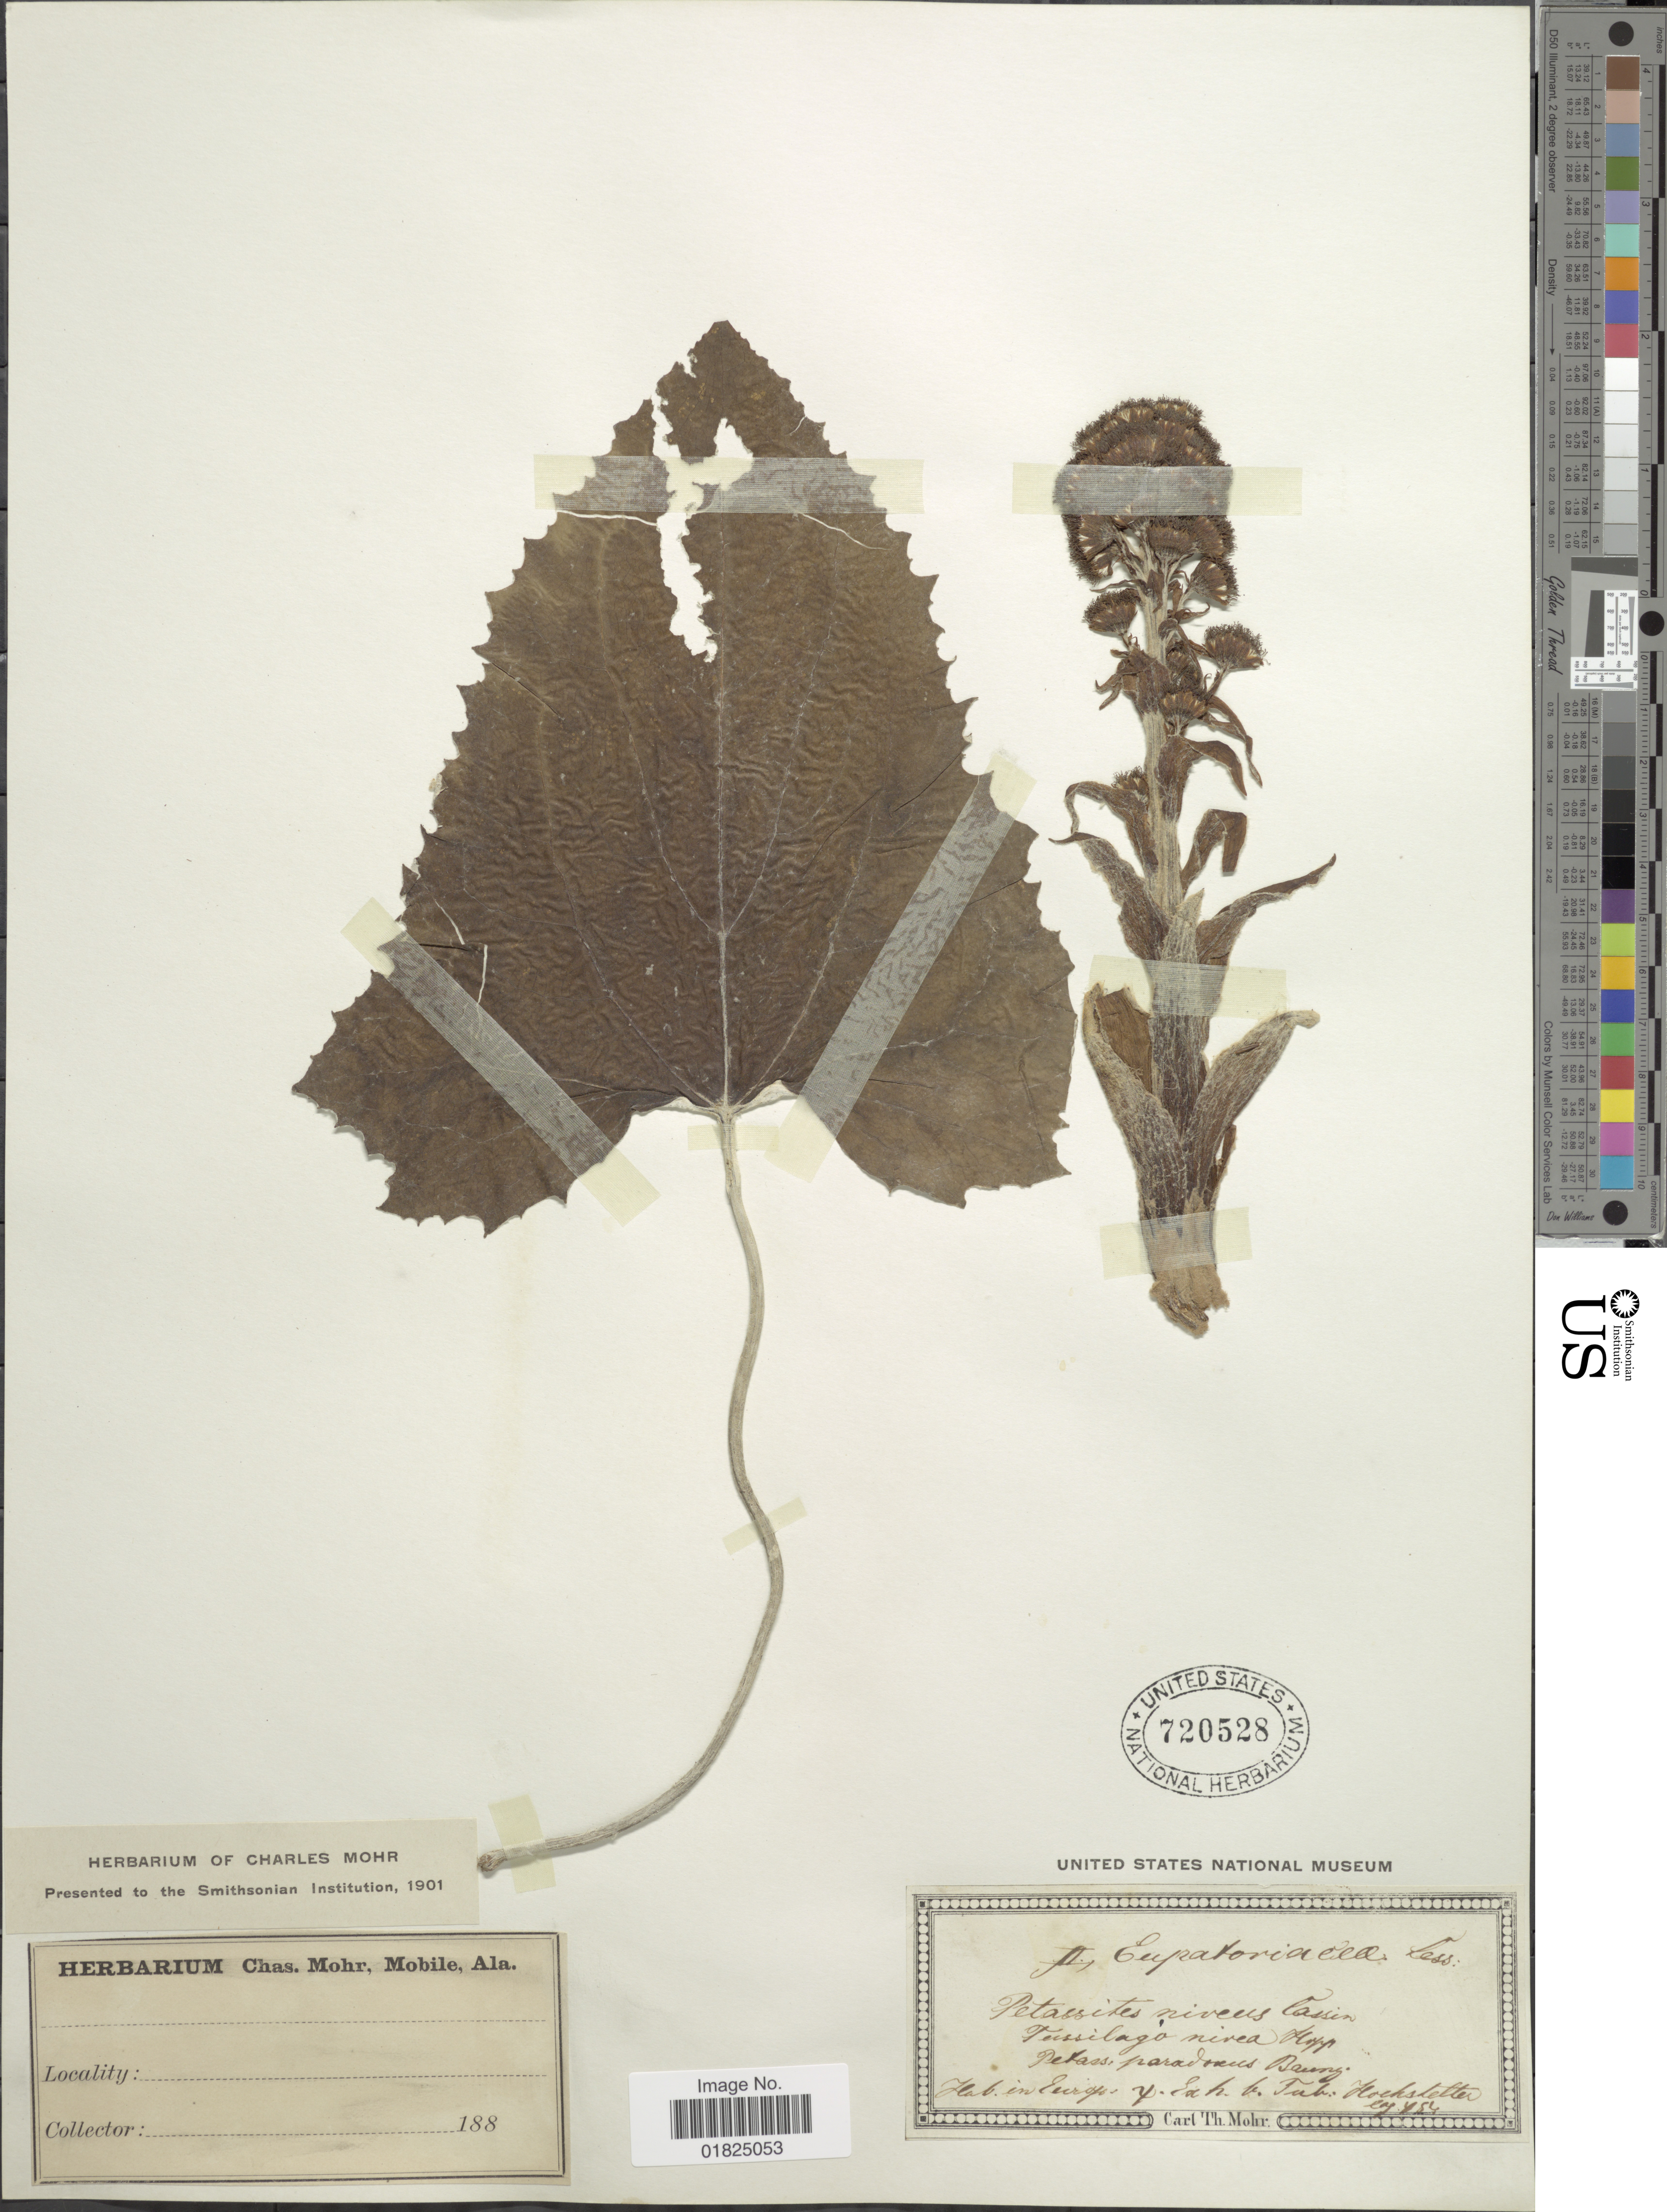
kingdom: Plantae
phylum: Tracheophyta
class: Magnoliopsida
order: Asterales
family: Asteraceae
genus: Petasites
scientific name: Petasites paradoxus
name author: (Retz.) Baumg.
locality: In Eur [illegible text]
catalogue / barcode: US 720528